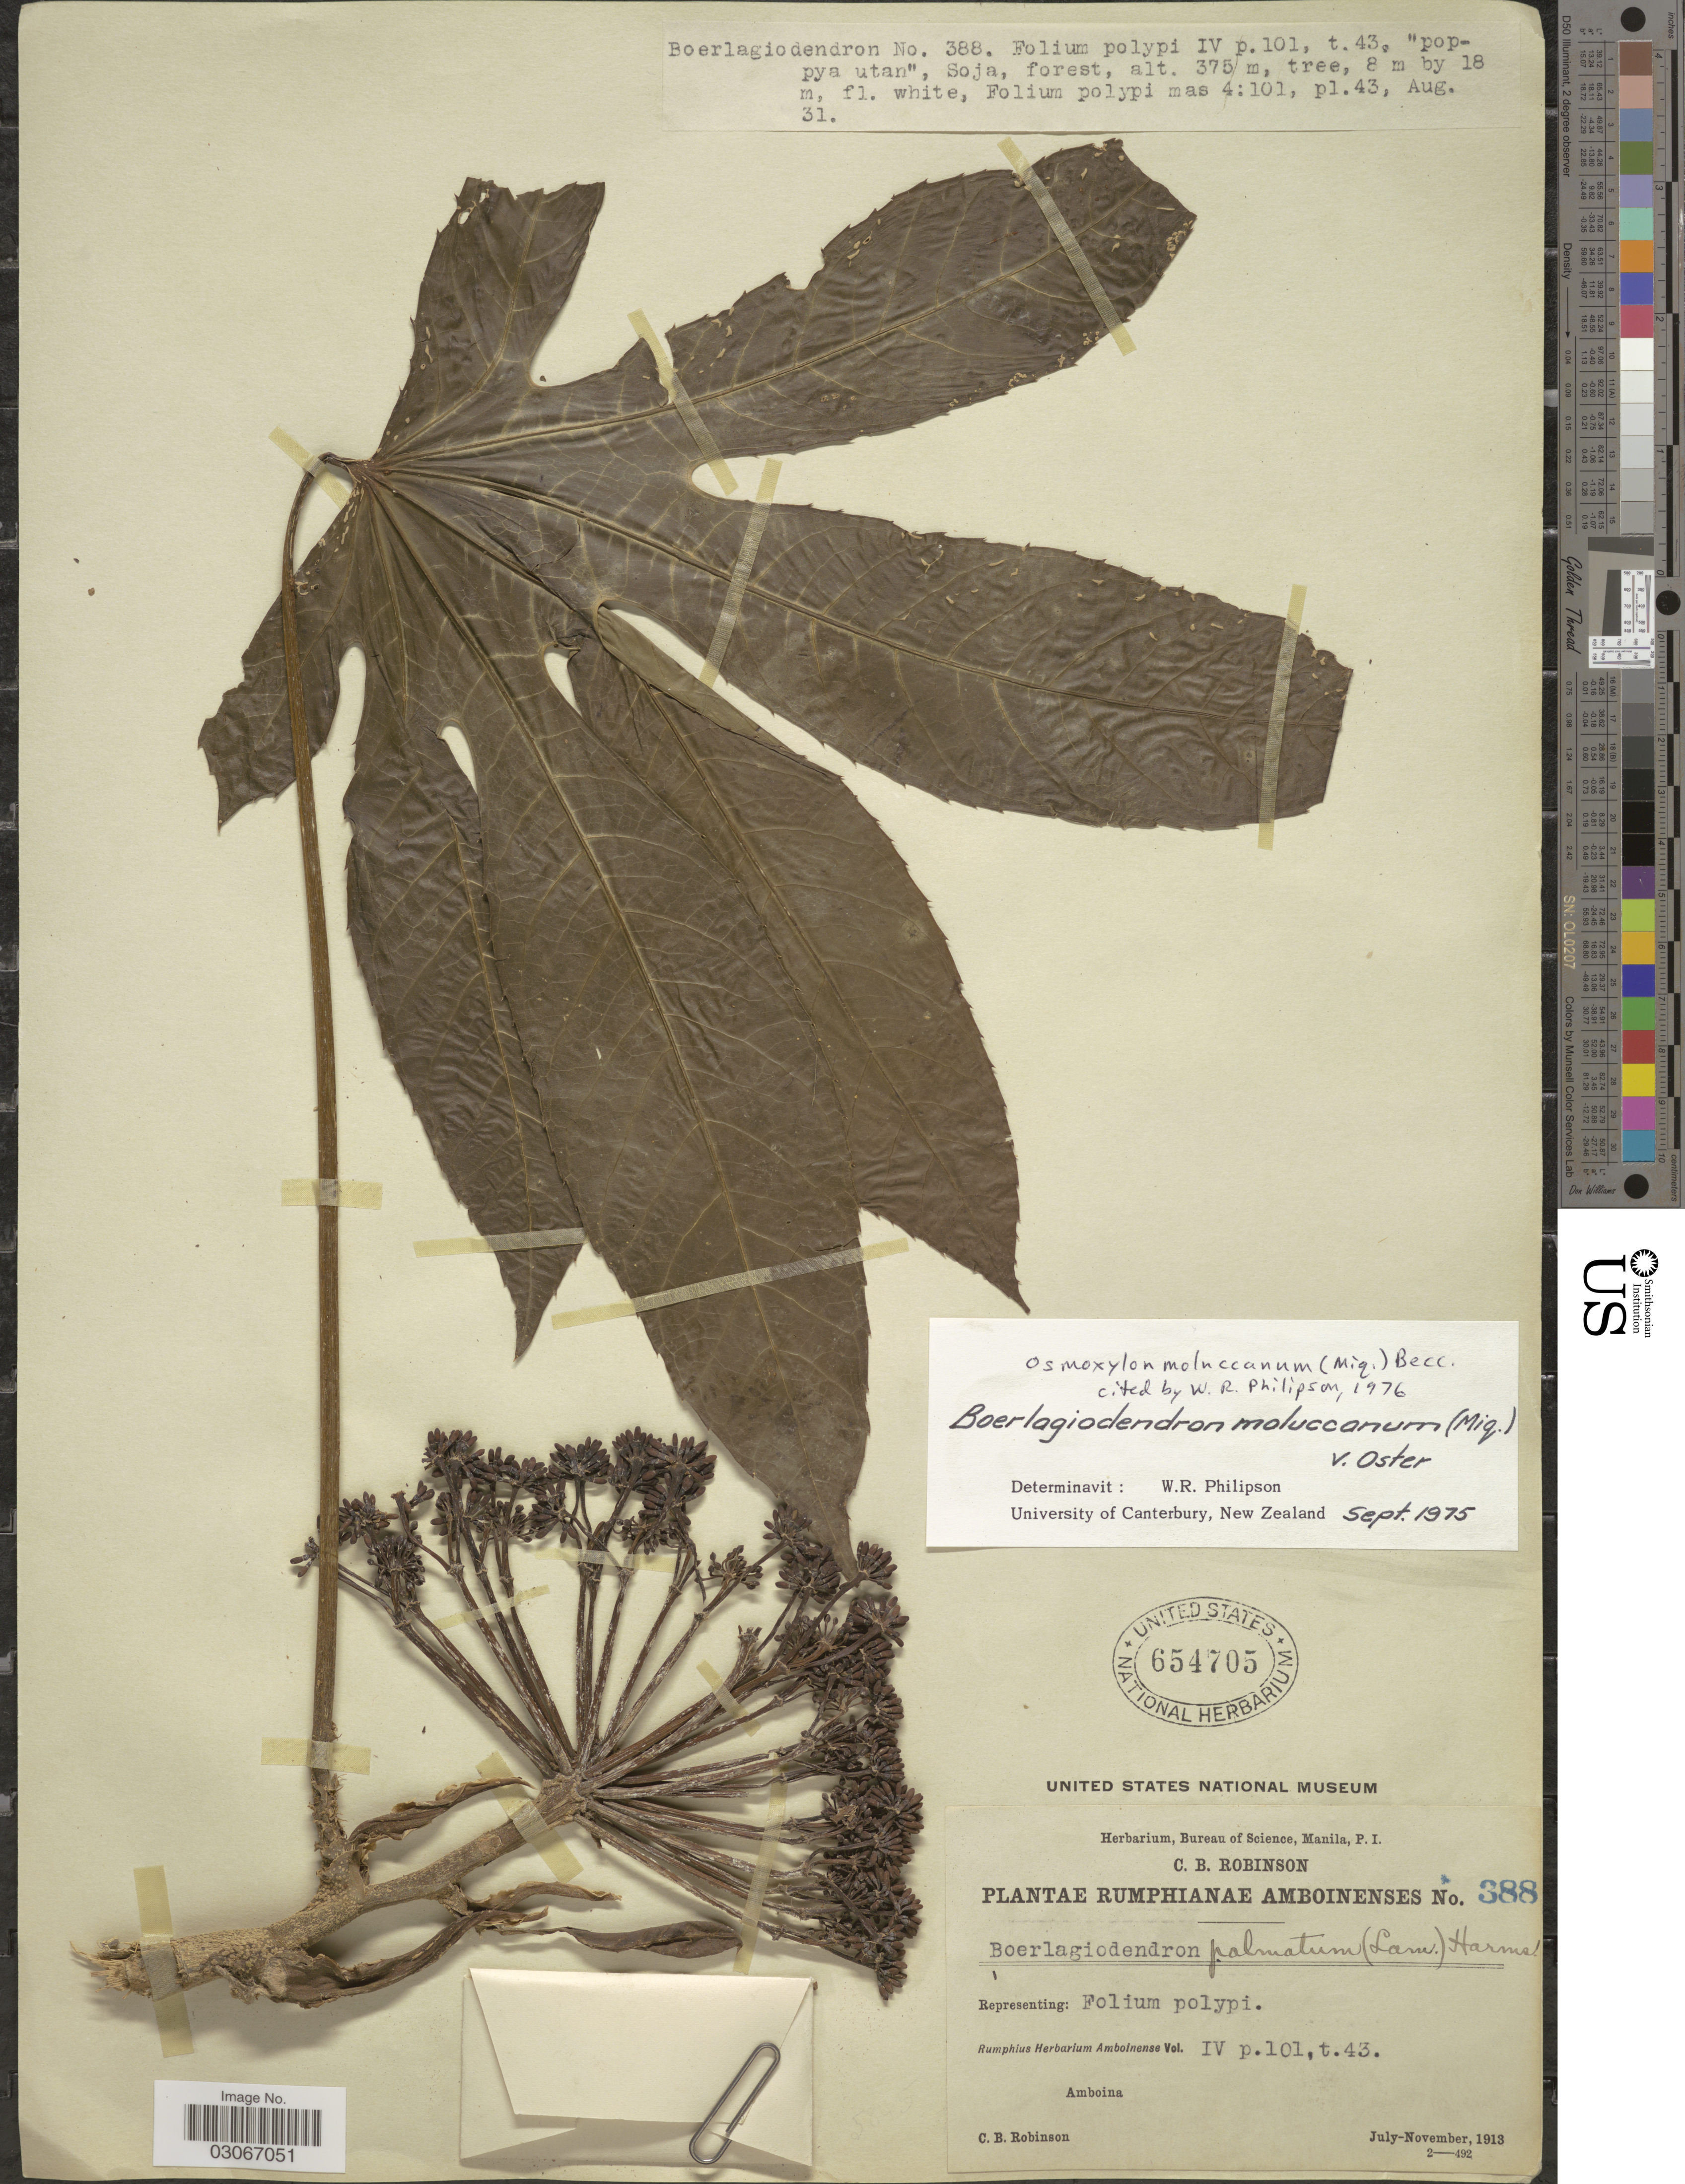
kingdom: Plantae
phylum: Tracheophyta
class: Magnoliopsida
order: Apiales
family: Araliaceae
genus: Osmoxylon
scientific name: Osmoxylon moluccanum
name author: (Miq.) Becc.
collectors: C. Robinson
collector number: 388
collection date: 1913-08-31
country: Indonesia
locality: Amboina.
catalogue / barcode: US 654705